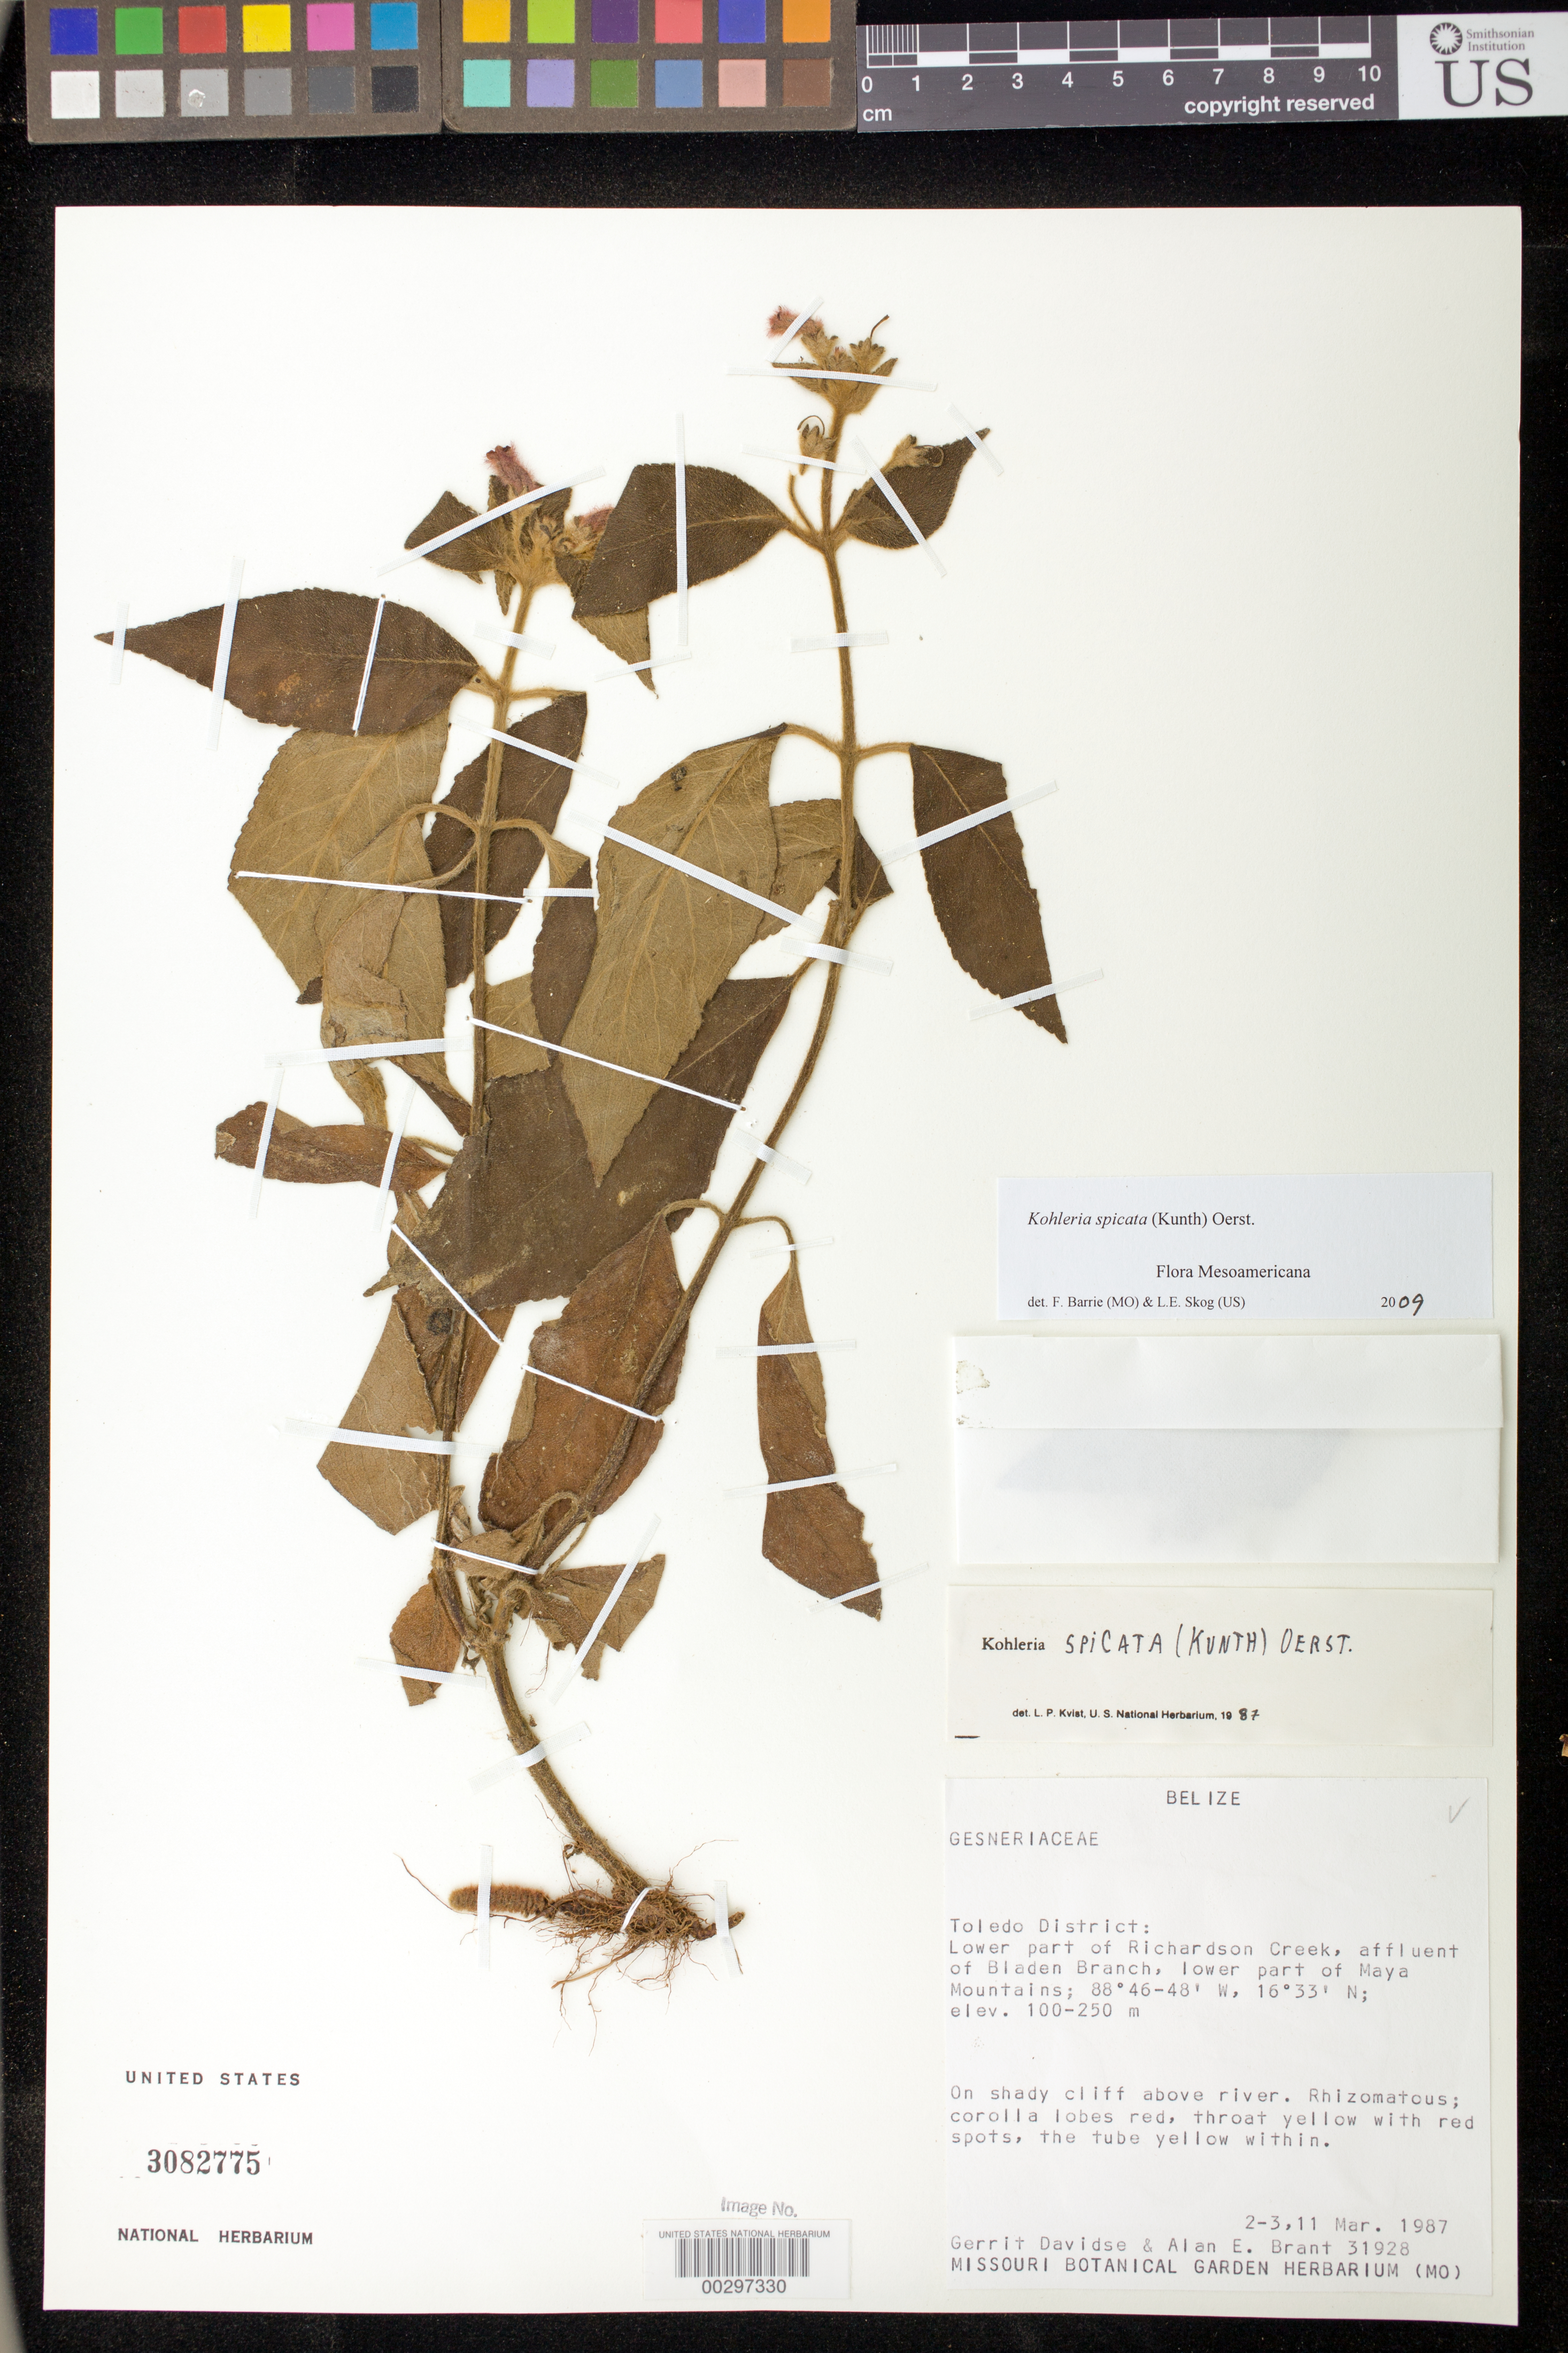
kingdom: Plantae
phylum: Tracheophyta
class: Magnoliopsida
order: Lamiales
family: Gesneriaceae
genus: Kohleria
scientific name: Kohleria spicata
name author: (Kunth) Oerst.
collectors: G. Davidse & A. Brant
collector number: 31928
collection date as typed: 2-11 Mar 1987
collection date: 1987-03-02/1987-03-11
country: Belize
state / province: Toledo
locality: Richardson Creek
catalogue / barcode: US 3082775